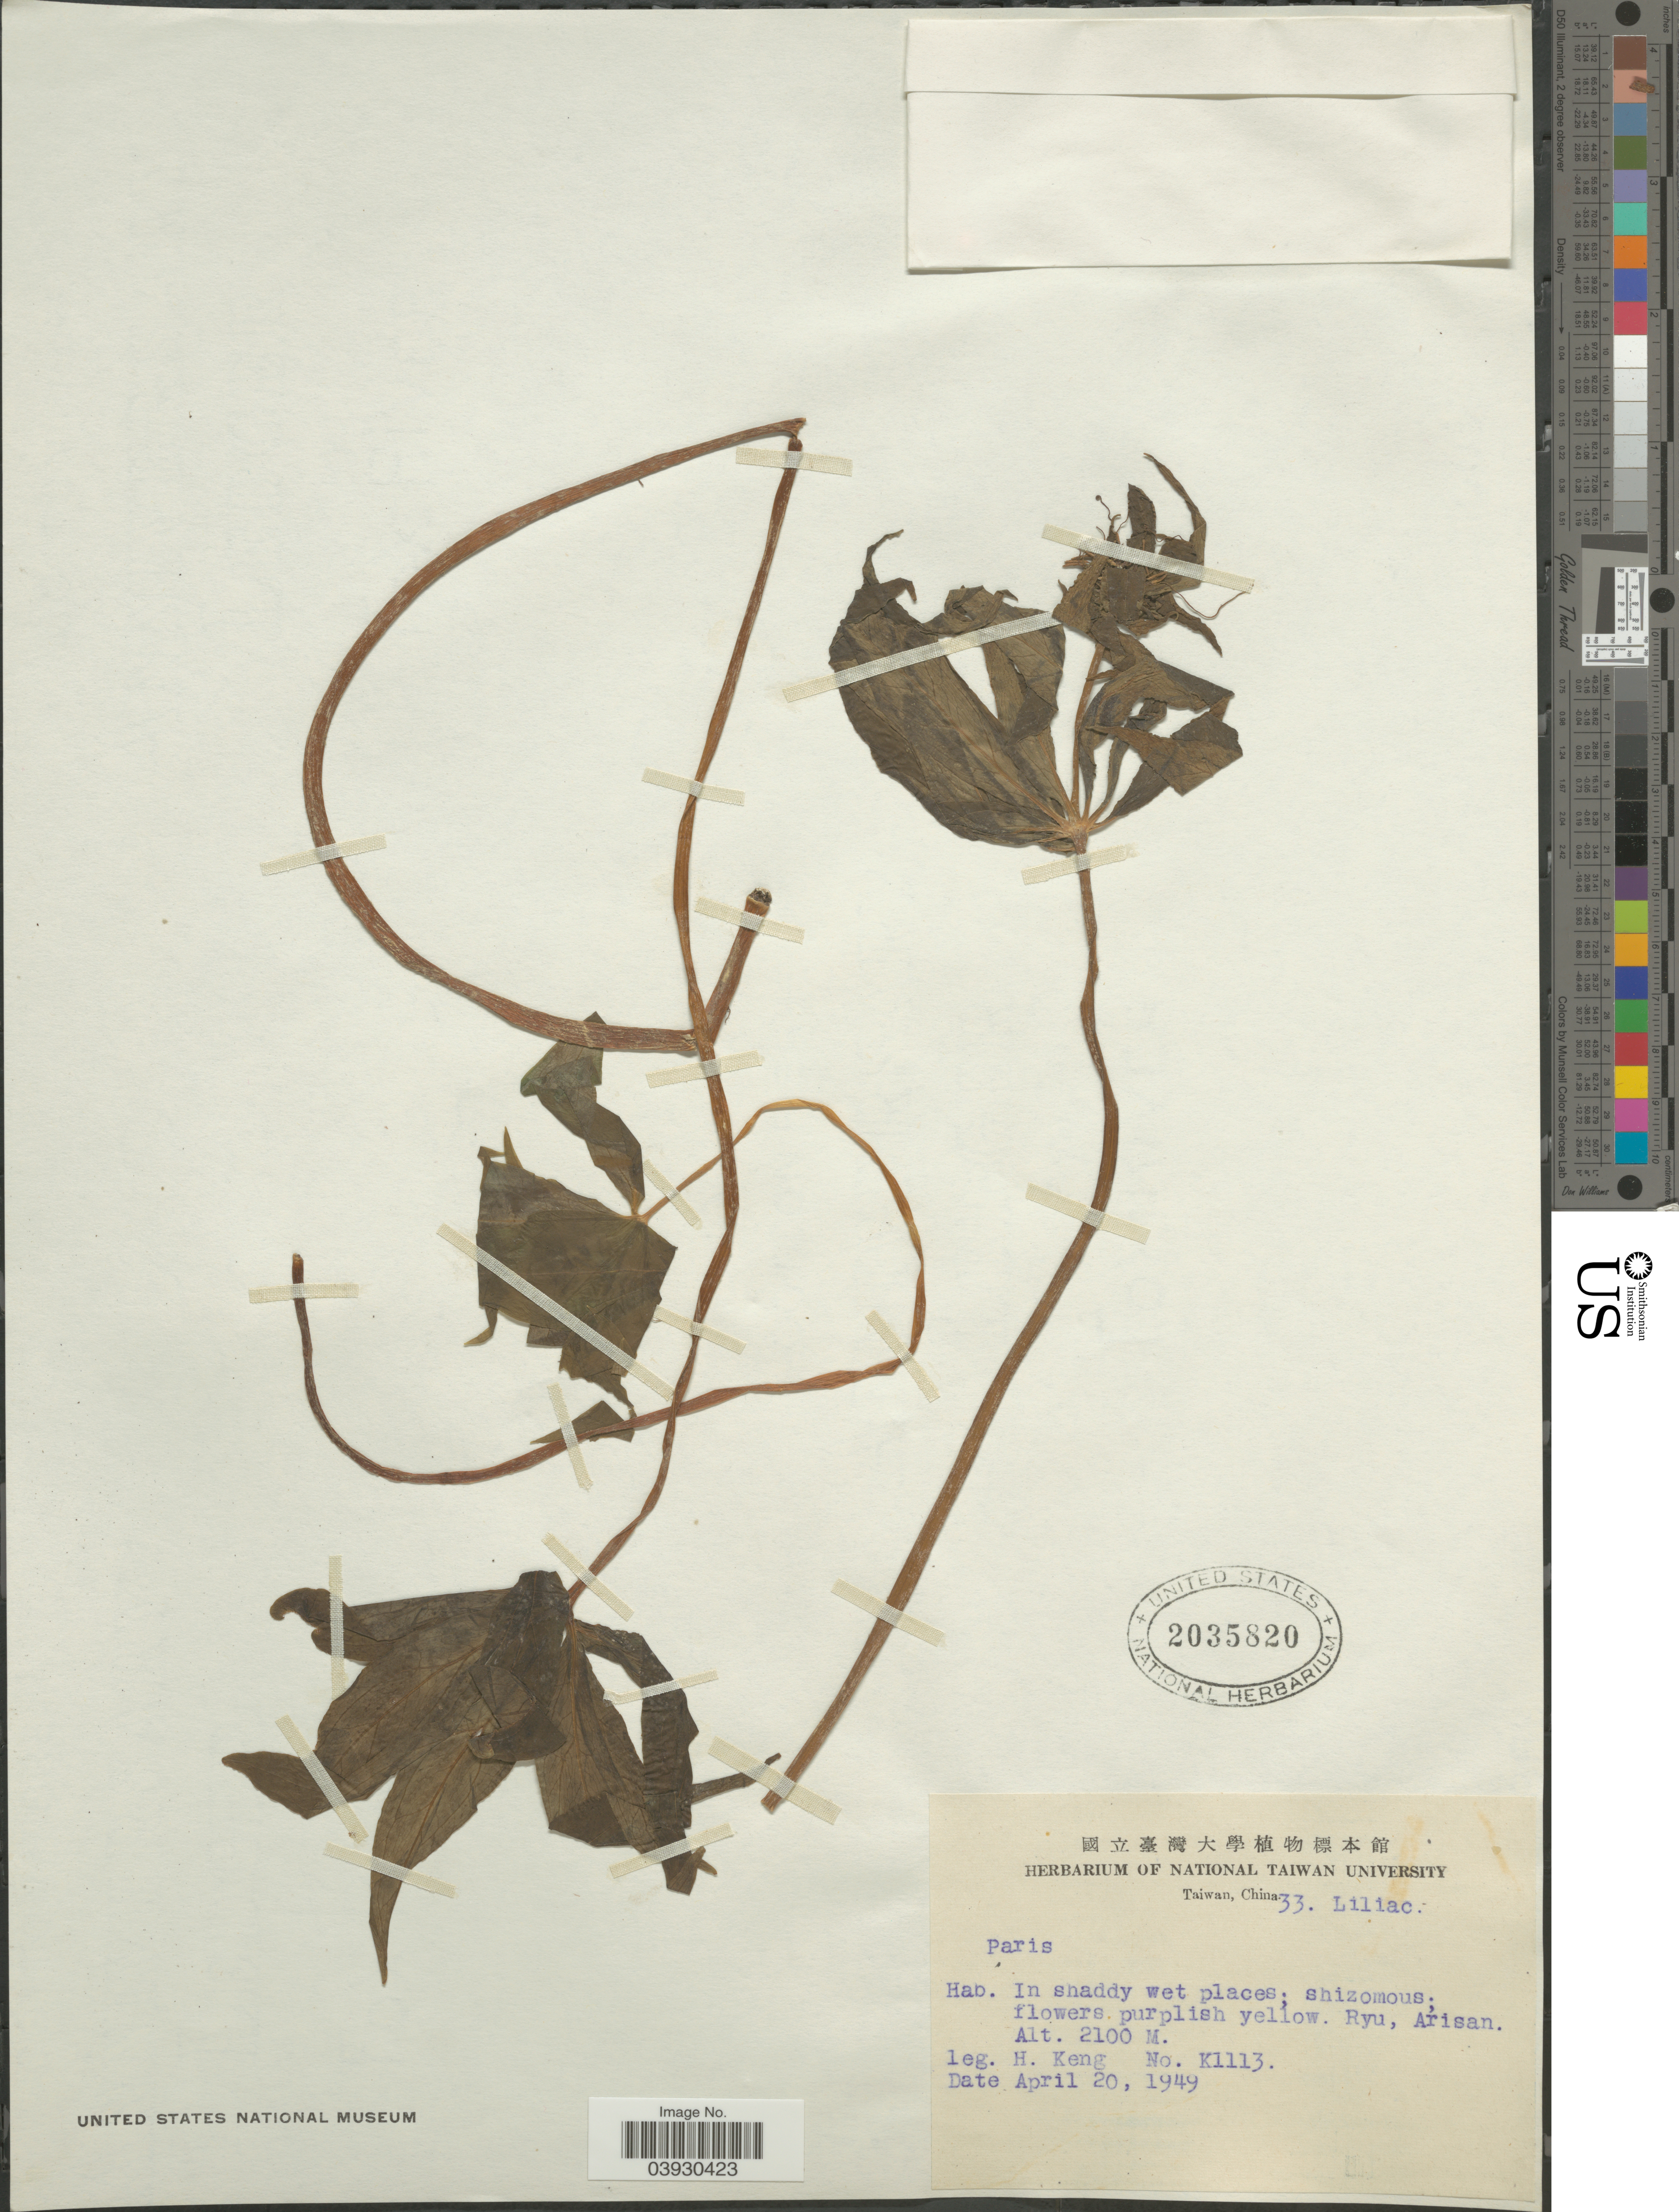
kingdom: Plantae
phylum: Tracheophyta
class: Liliopsida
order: Liliales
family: Melanthiaceae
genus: Paris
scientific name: Paris sp.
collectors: H. Keng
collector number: K1113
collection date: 1949-04-20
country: Taiwan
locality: Ryu, Arisan.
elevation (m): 2100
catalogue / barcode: US 2035820